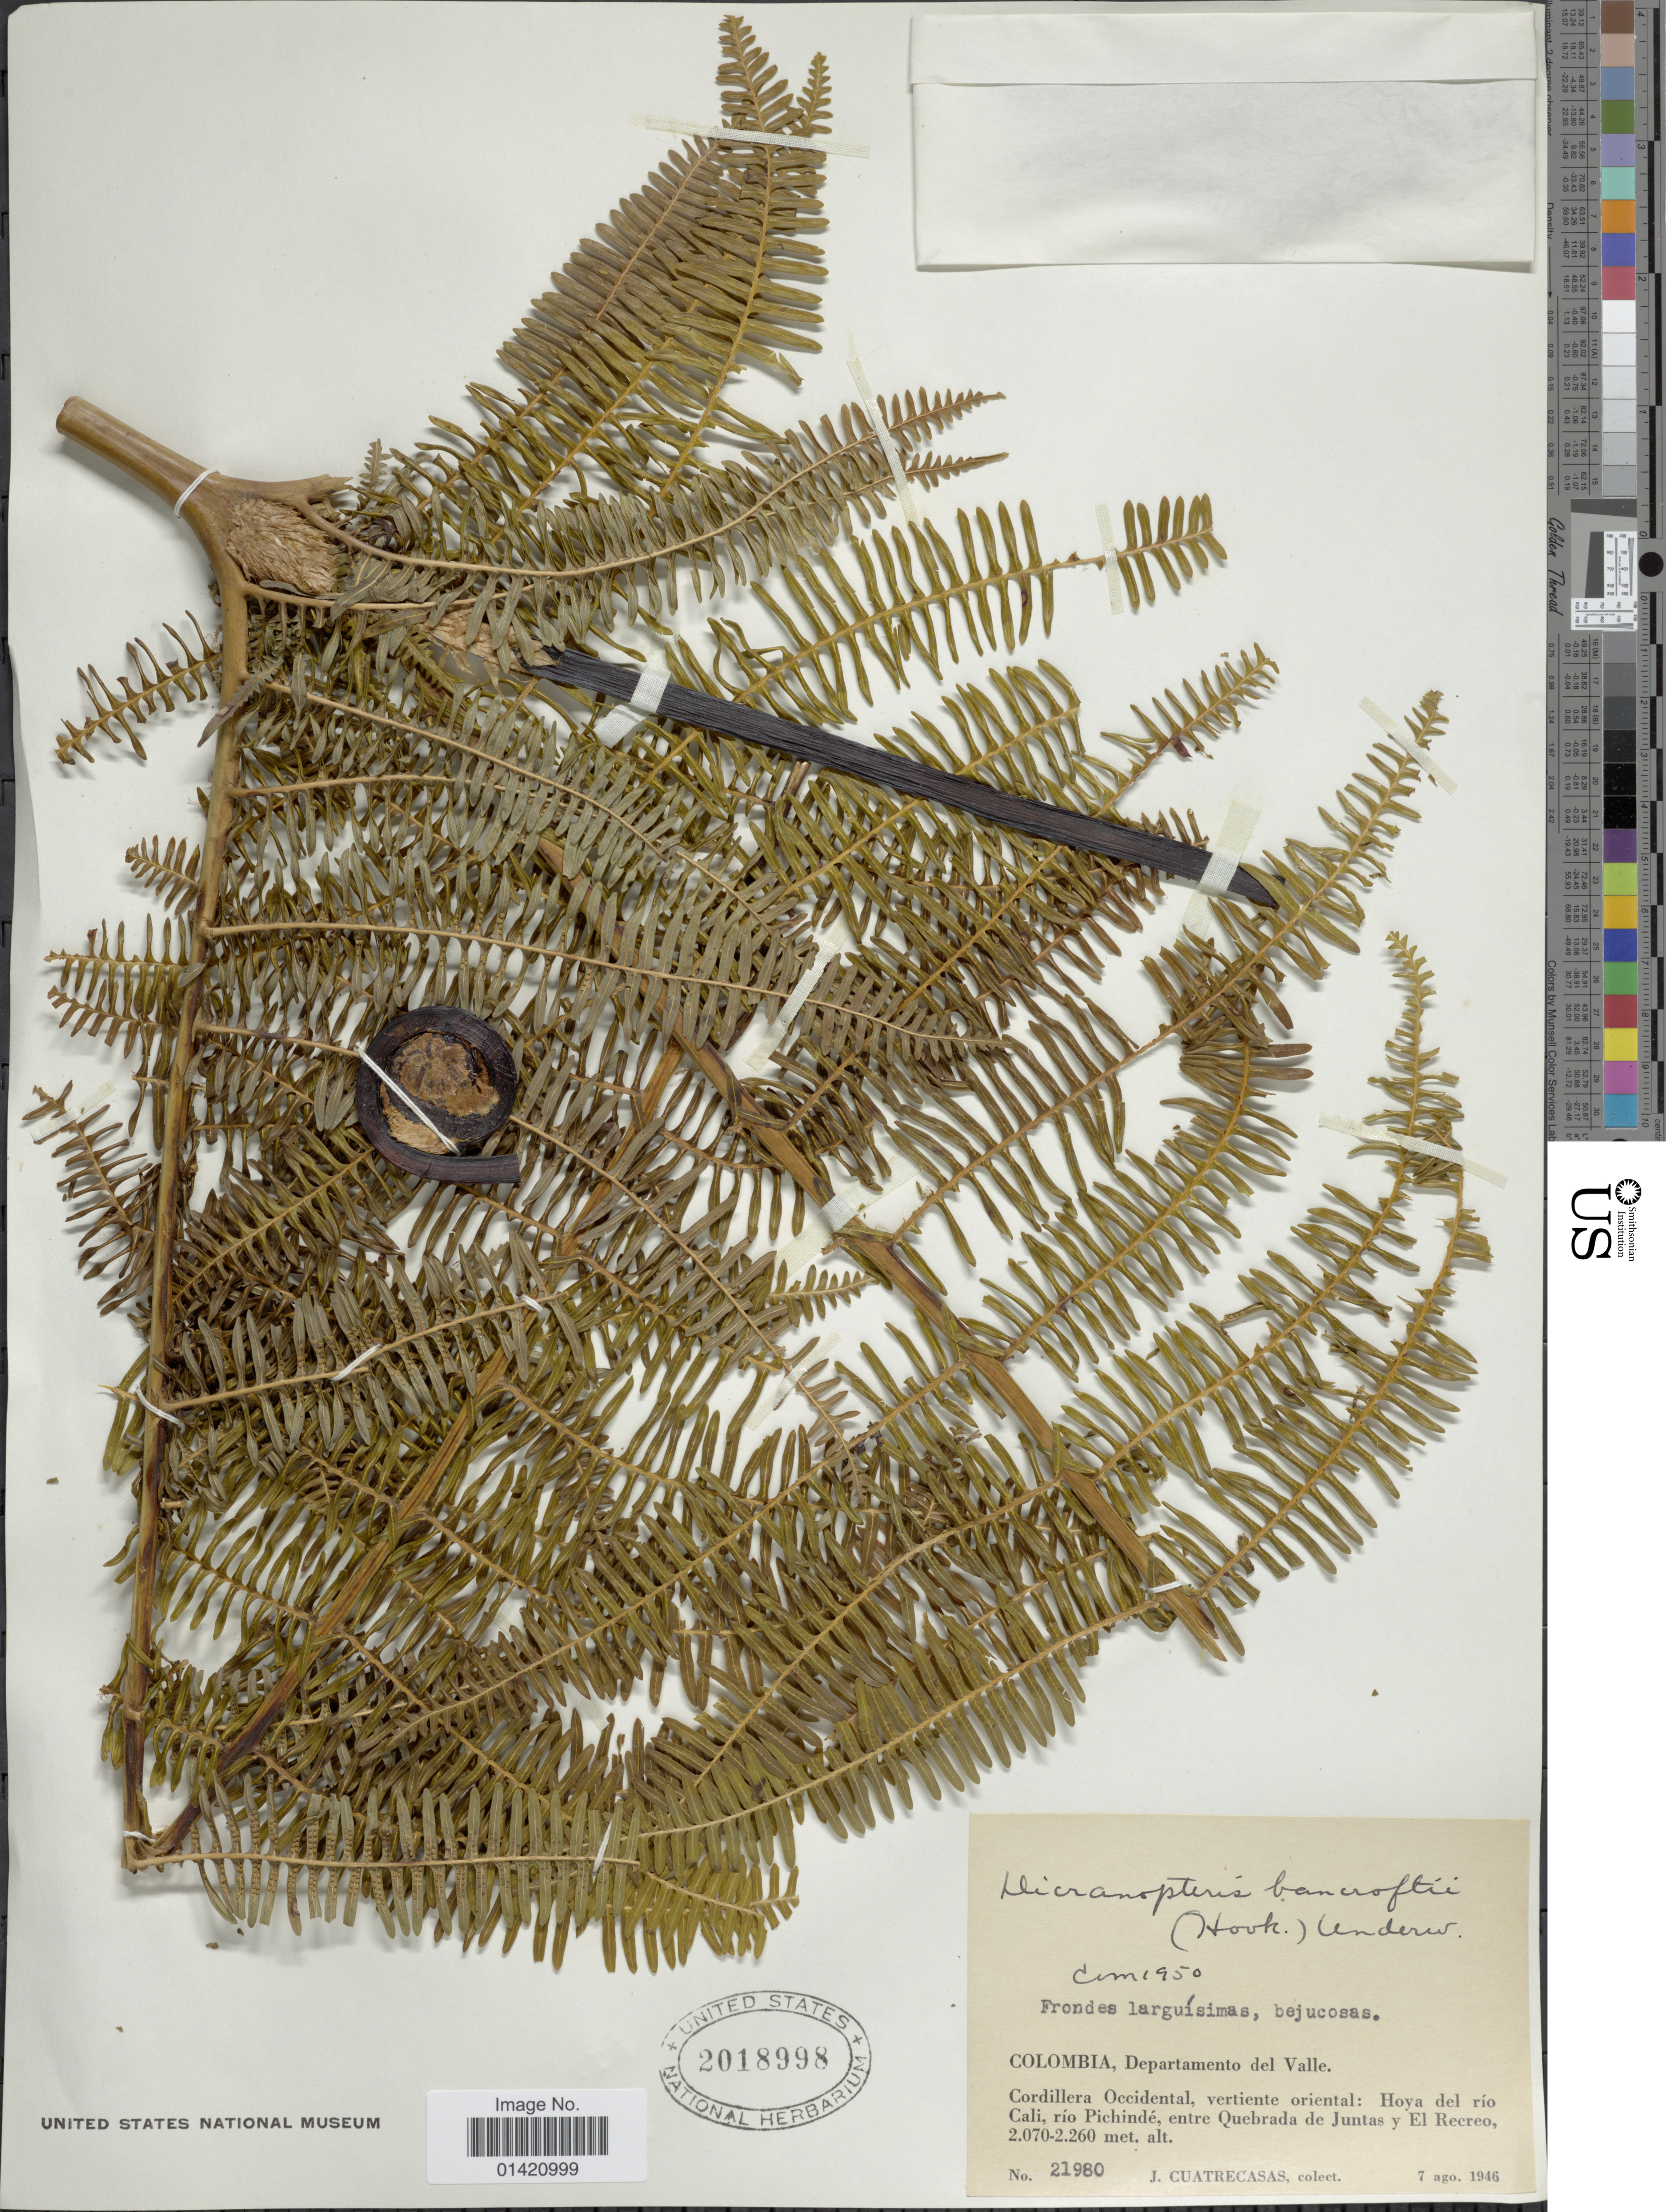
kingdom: Plantae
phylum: Tracheophyta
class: Polypodiopsida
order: Gleicheniales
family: Gleicheniaceae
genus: Diplopterygium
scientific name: Diplopterygium bancroftii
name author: (Hook.) A.R. Sm.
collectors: J. Cuatrecasas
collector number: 21980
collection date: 1946-08-07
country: Colombia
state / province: Valle del Cauca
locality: Departamento del Valle. Cordillera Occidental, vertiente oriental: Hoya del rio Cali, rio Pichinde, entre Quebrada de Juntas y El Recreo.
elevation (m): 2070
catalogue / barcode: US 2018998